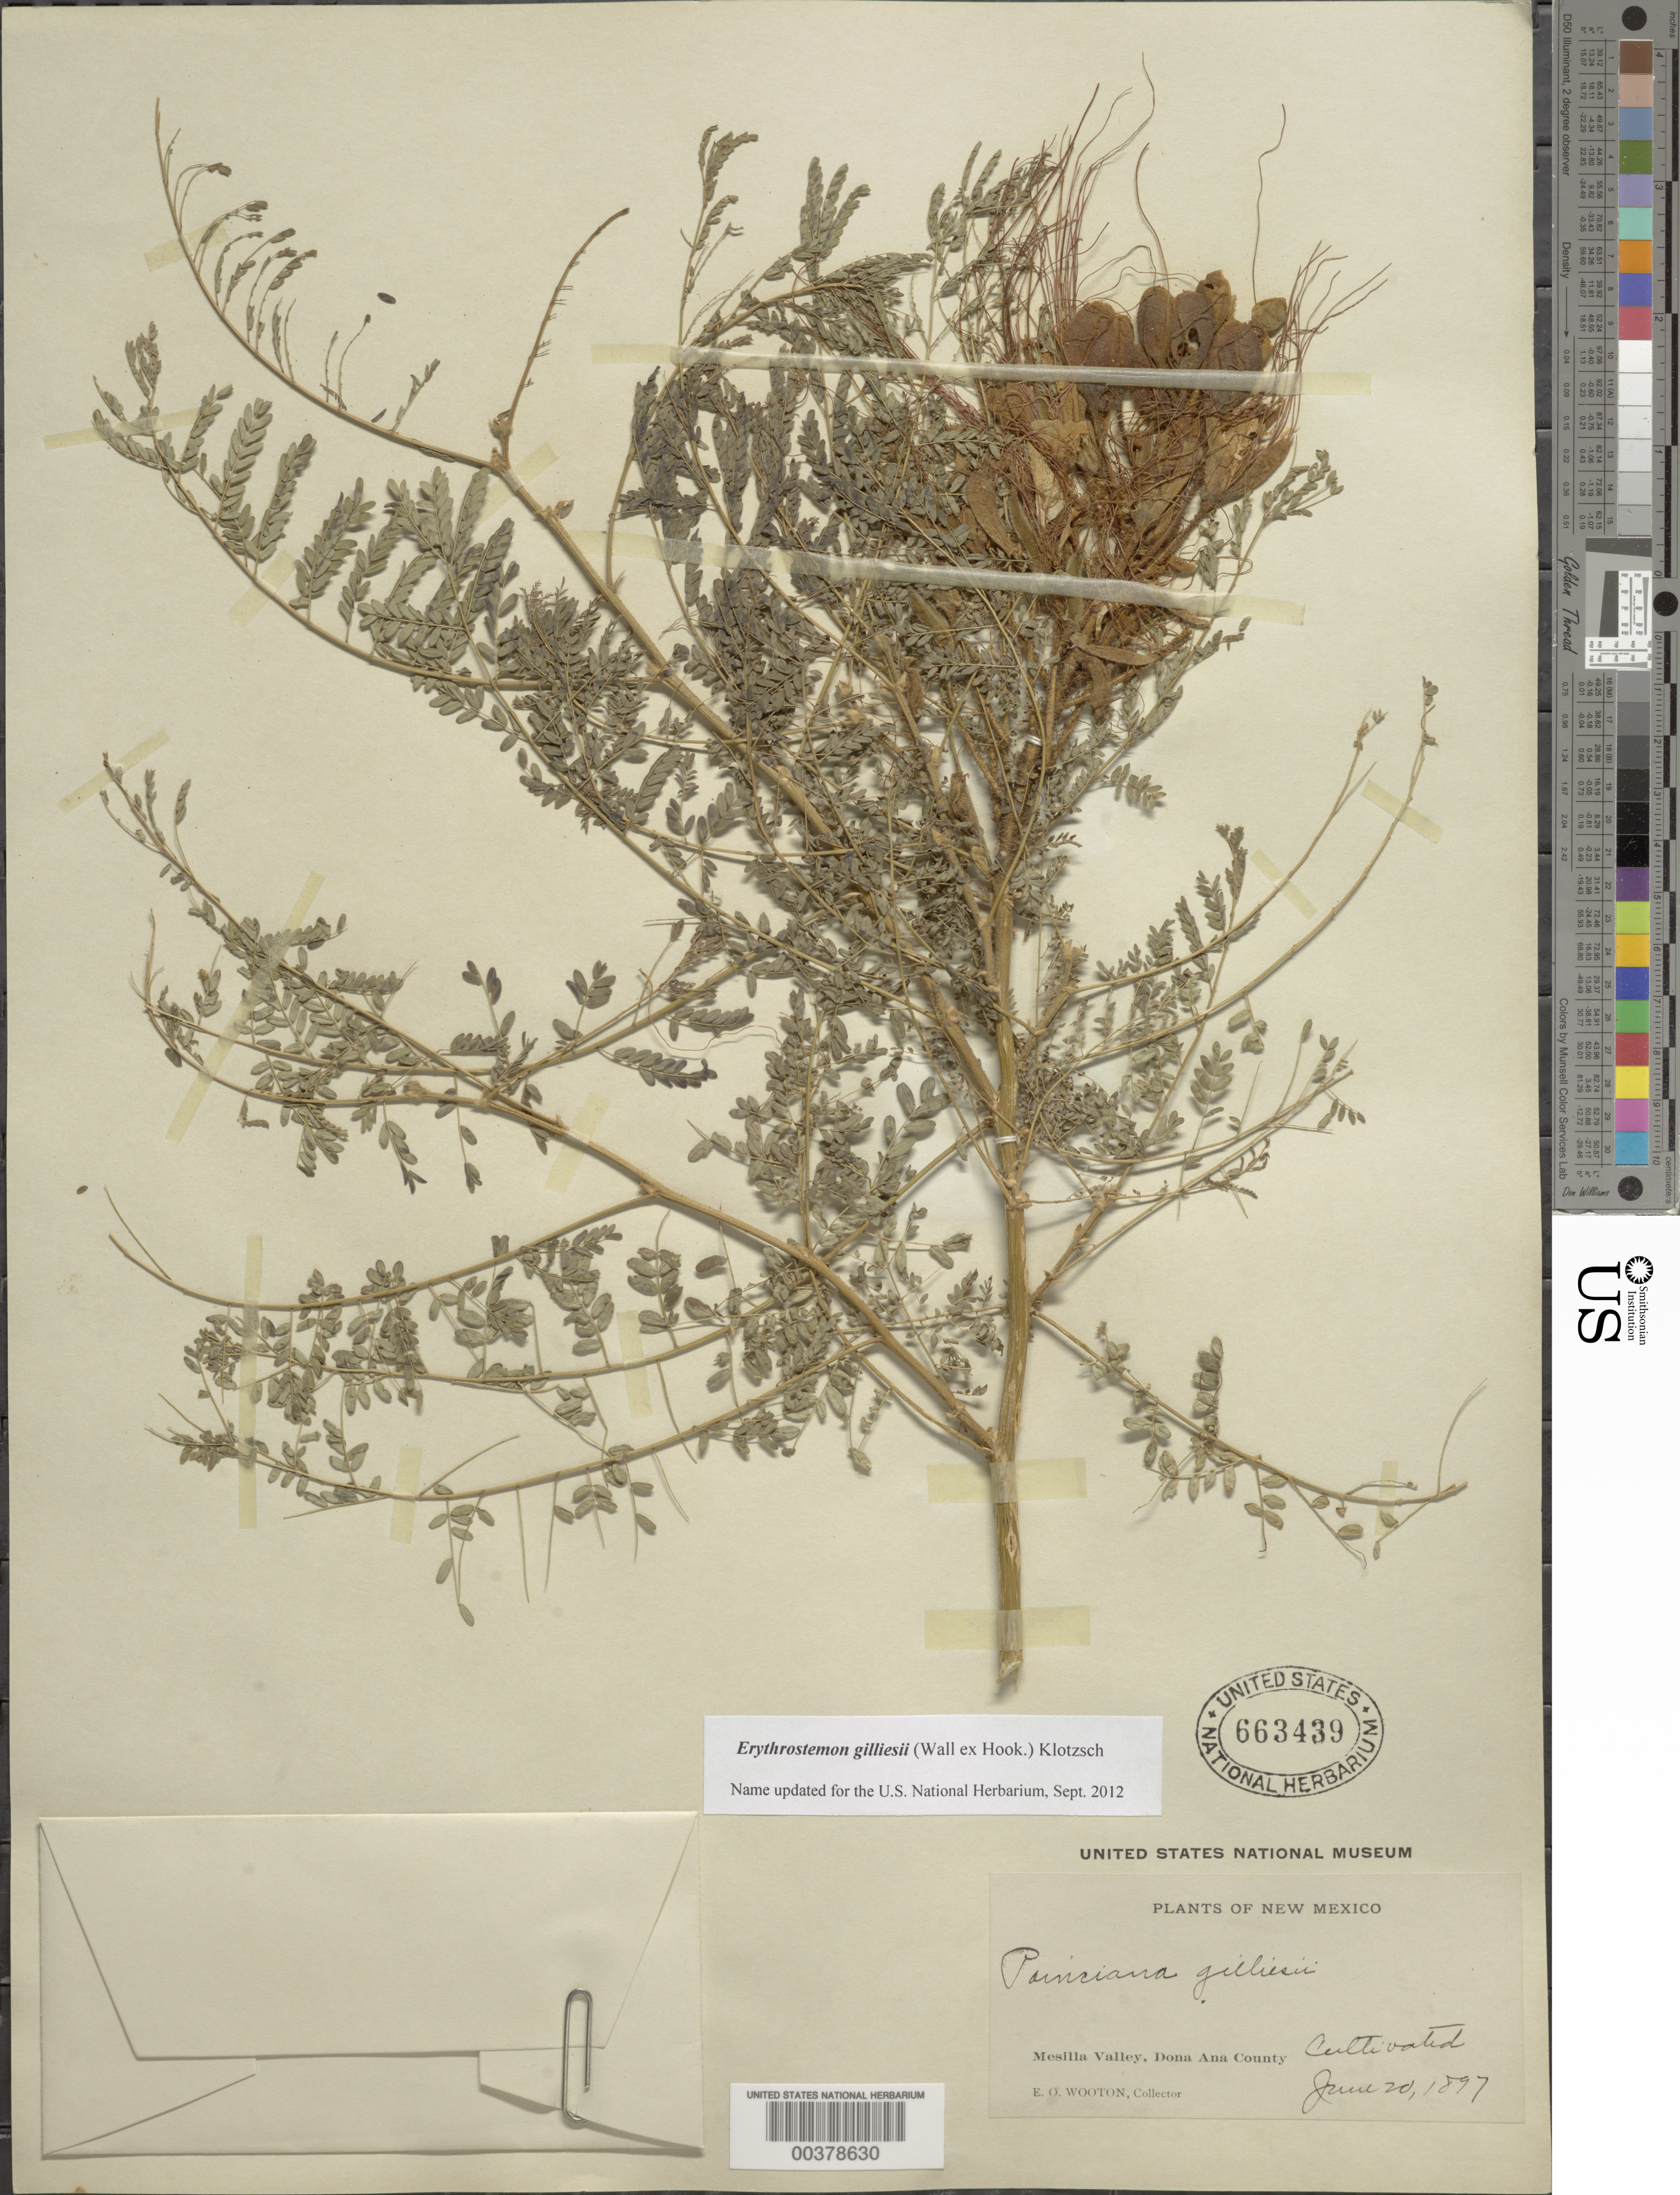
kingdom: Plantae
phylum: Tracheophyta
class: Magnoliopsida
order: Fabales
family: Fabaceae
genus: Erythrostemon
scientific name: Erythrostemon gilliesii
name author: (Hook.) Klotzsch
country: United States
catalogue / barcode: US 663439